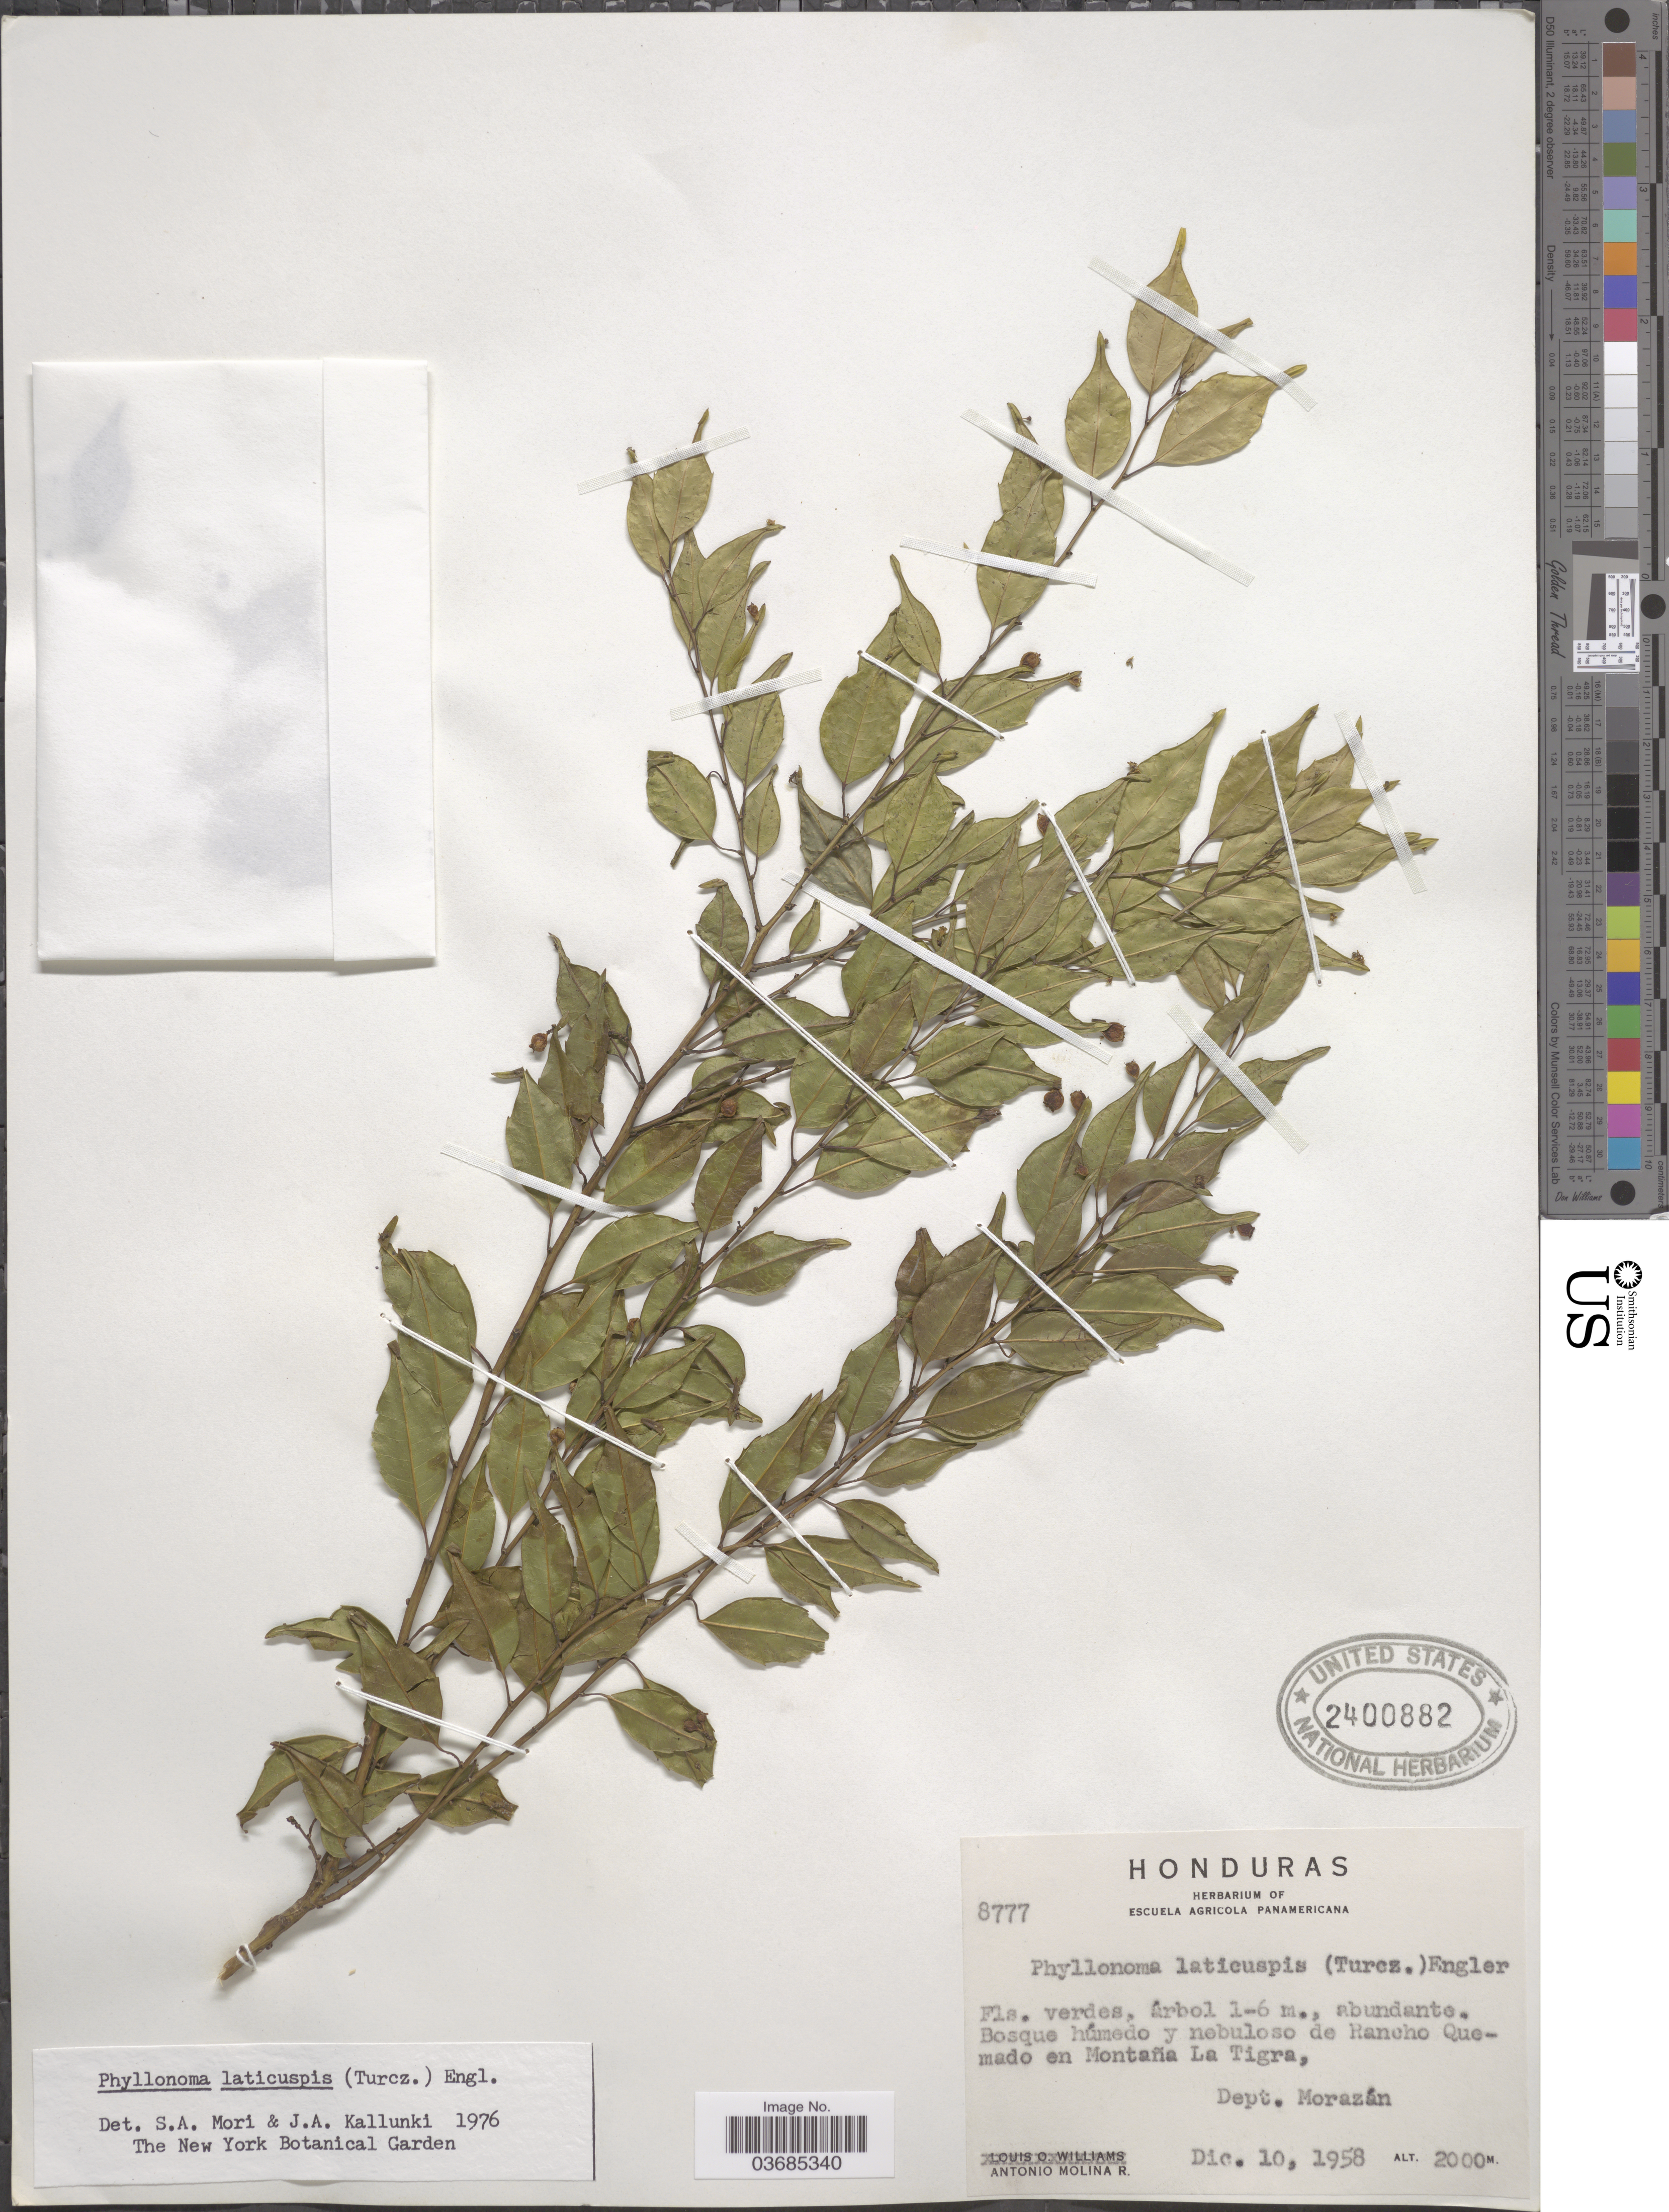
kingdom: Plantae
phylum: Tracheophyta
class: Magnoliopsida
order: Aquifoliales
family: Phyllonomaceae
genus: Phyllonoma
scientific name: Phyllonoma laticuspis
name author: (Turcz.) Engl.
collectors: A. Molina R.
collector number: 8777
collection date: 1958-12-10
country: Honduras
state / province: Fco. Morazán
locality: Bosque húmedo y nebuloso de Rancho Quemado en Montaña La Tigra, Dept. Morazán.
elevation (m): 2000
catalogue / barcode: US 2400882